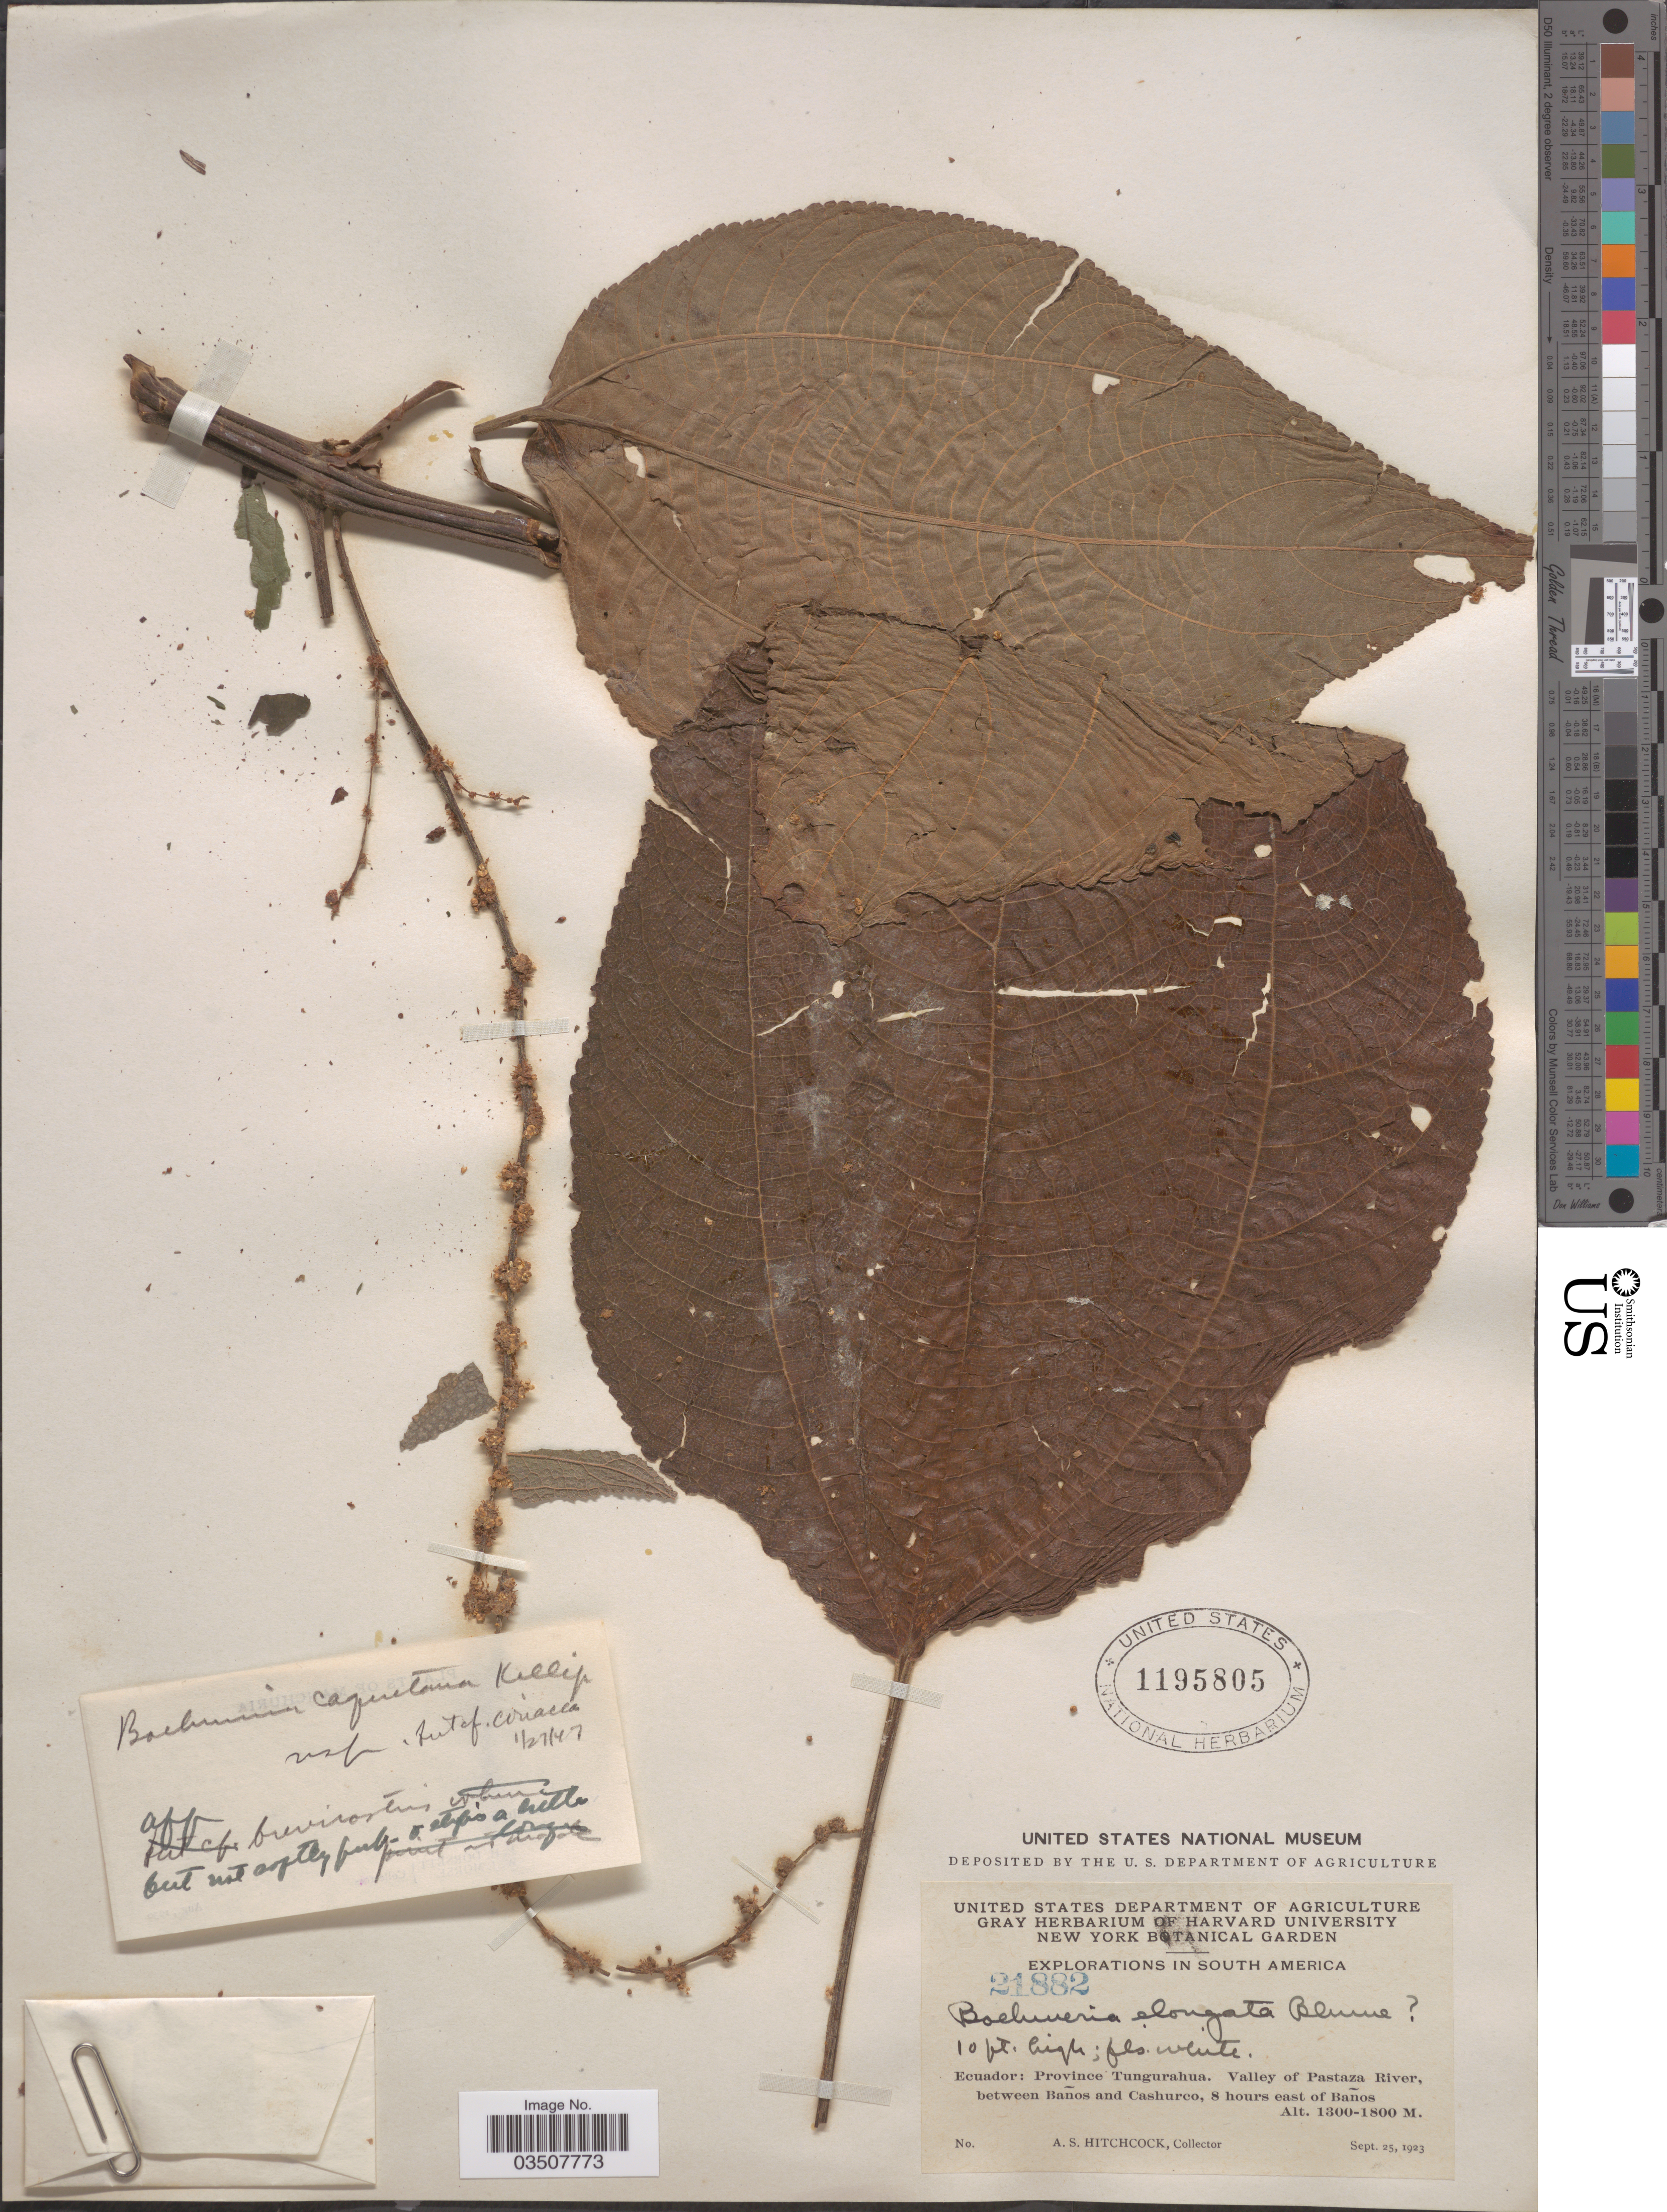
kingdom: Plantae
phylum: Tracheophyta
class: Magnoliopsida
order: Rosales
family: Urticaceae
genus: Boehmeria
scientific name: Boehmeria sp.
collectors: A. S. Hitchcock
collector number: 21882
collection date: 1923-09-25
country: Ecuador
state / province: Tungurahua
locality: Valley of Pastaza River, between Baños and Cashurco, 8 hours east of Baños.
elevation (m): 1300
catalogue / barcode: US 1195805